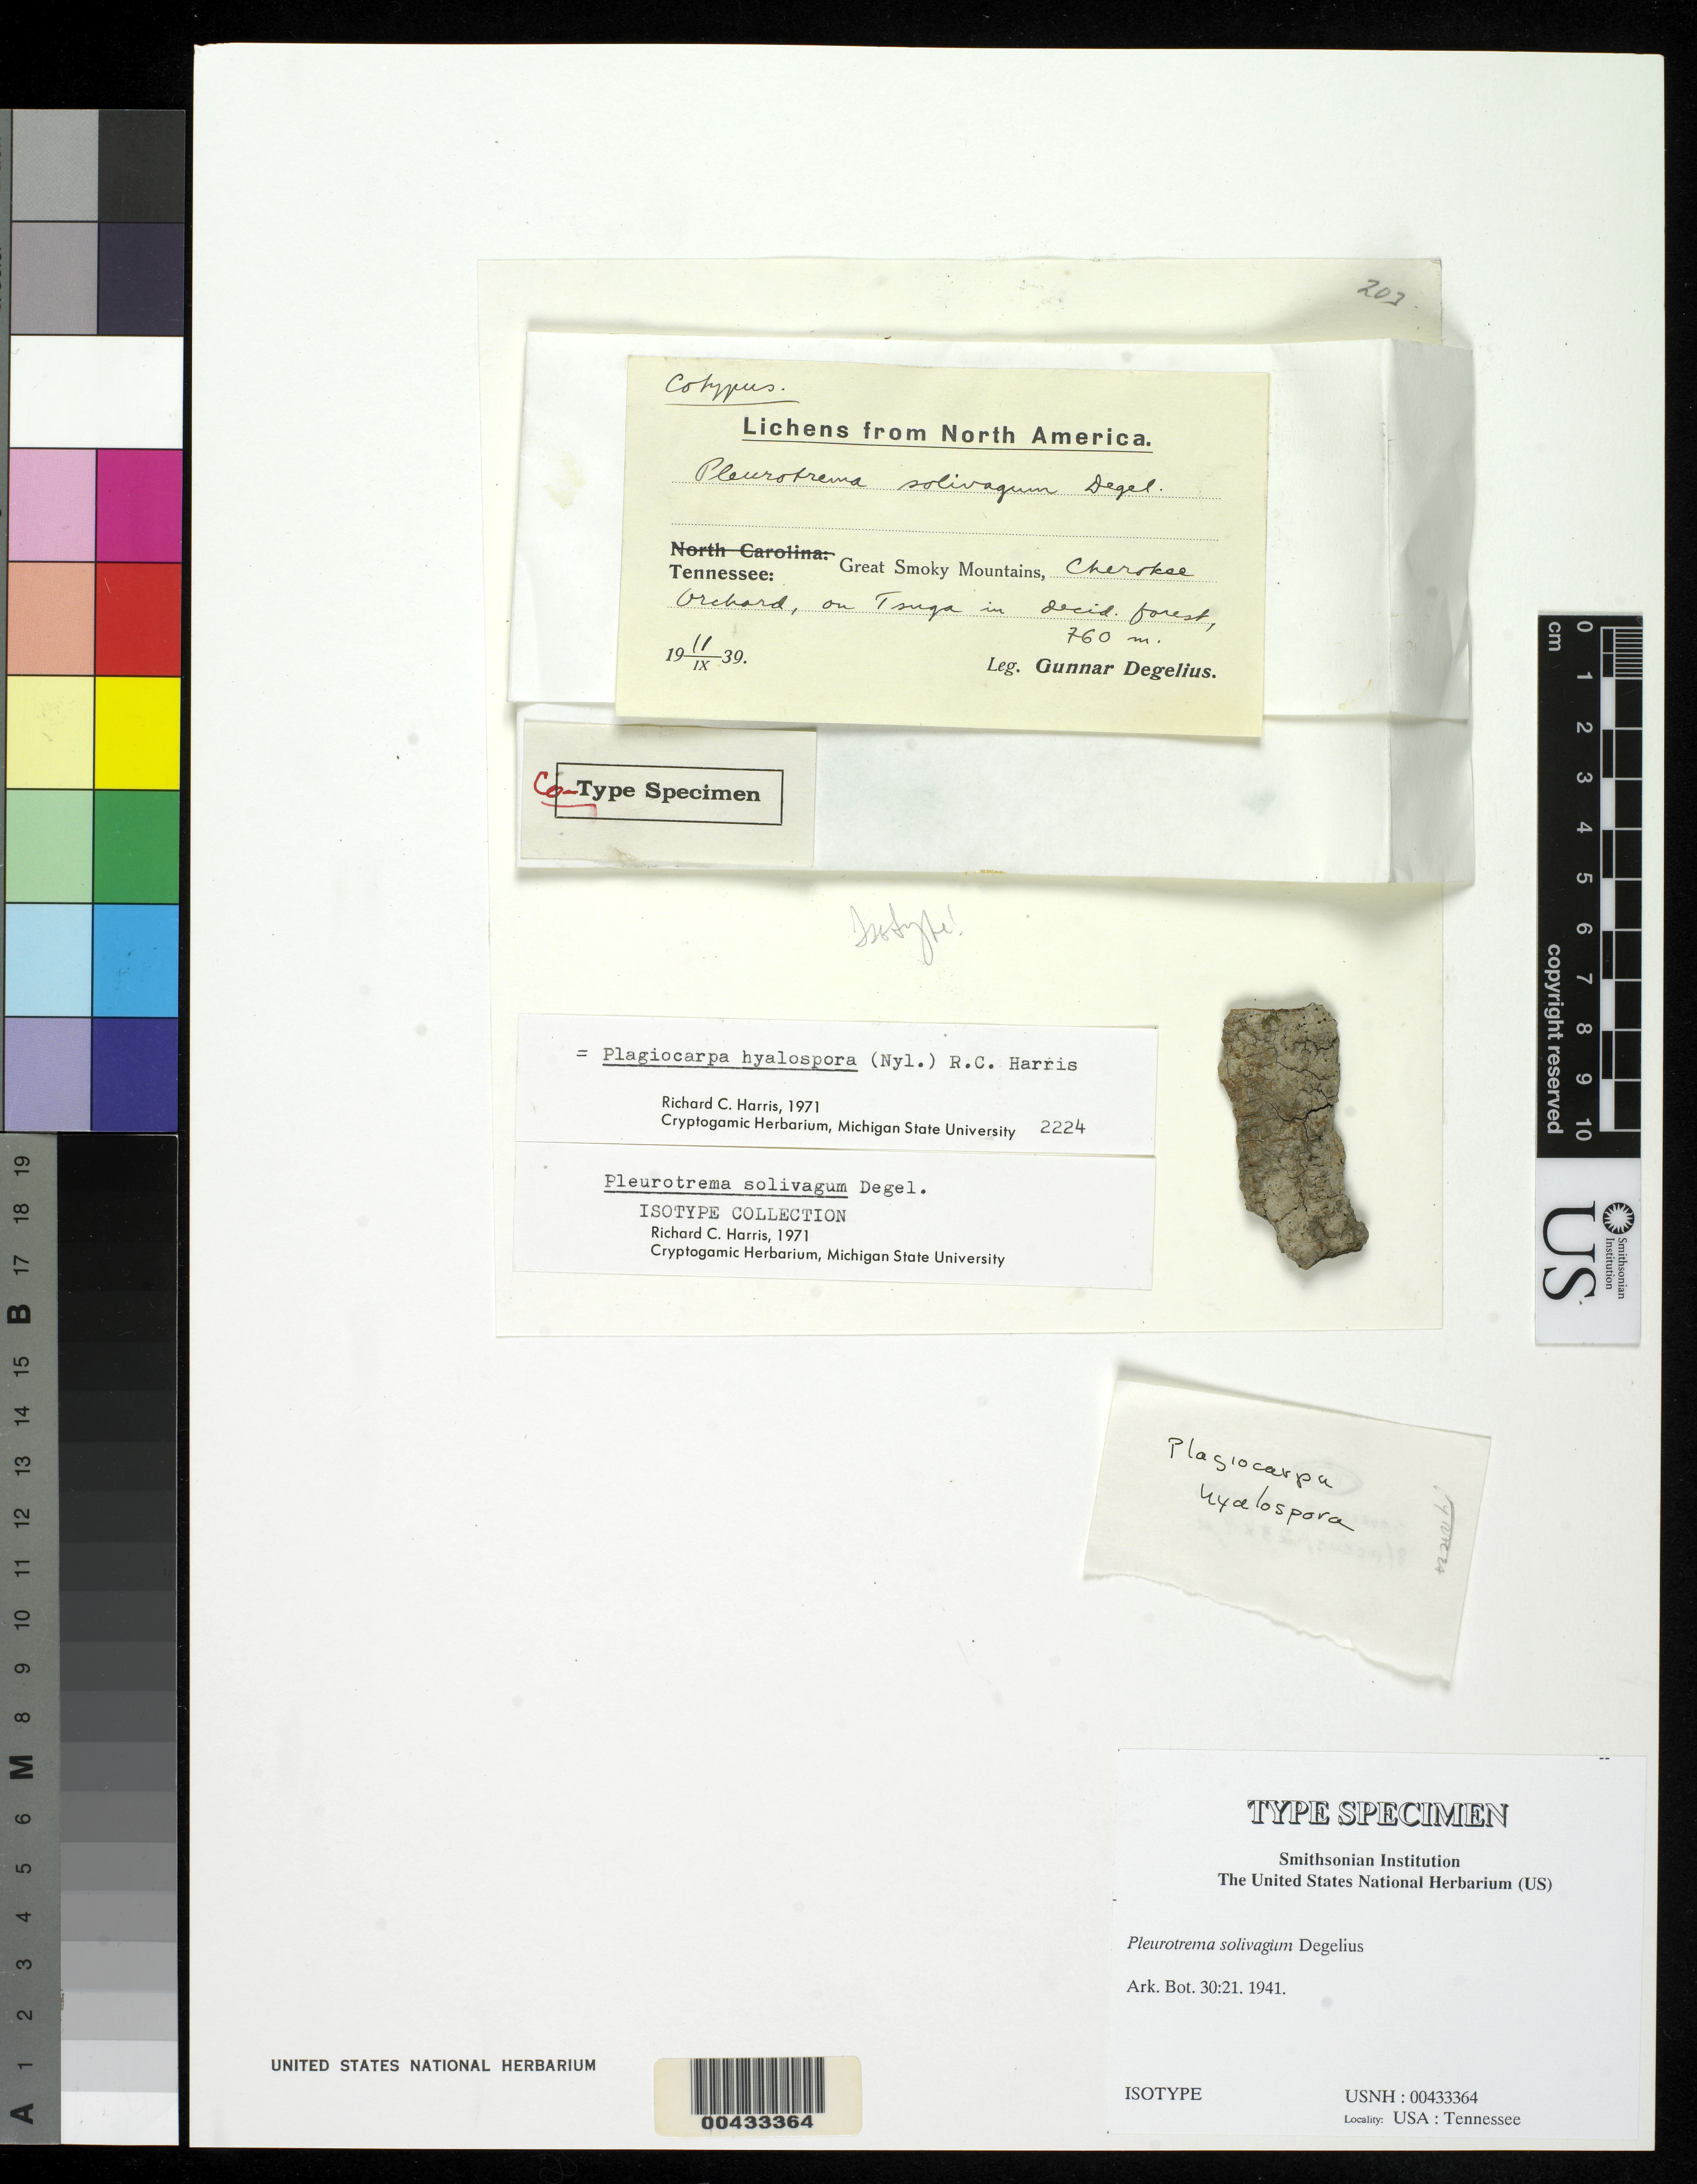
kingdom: Fungi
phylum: Ascomycota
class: Eurotiomycetes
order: Pyrenulales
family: Pyrenulaceae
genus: Pleurotrema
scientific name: Pleurotrema solivagum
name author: Degel.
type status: Isotype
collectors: G. B. F. Degelius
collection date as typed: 11 Sep 1939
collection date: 1939-09-11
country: United States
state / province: Tennessee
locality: Great Smoky Mountains, Cherokee Orchard.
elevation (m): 760